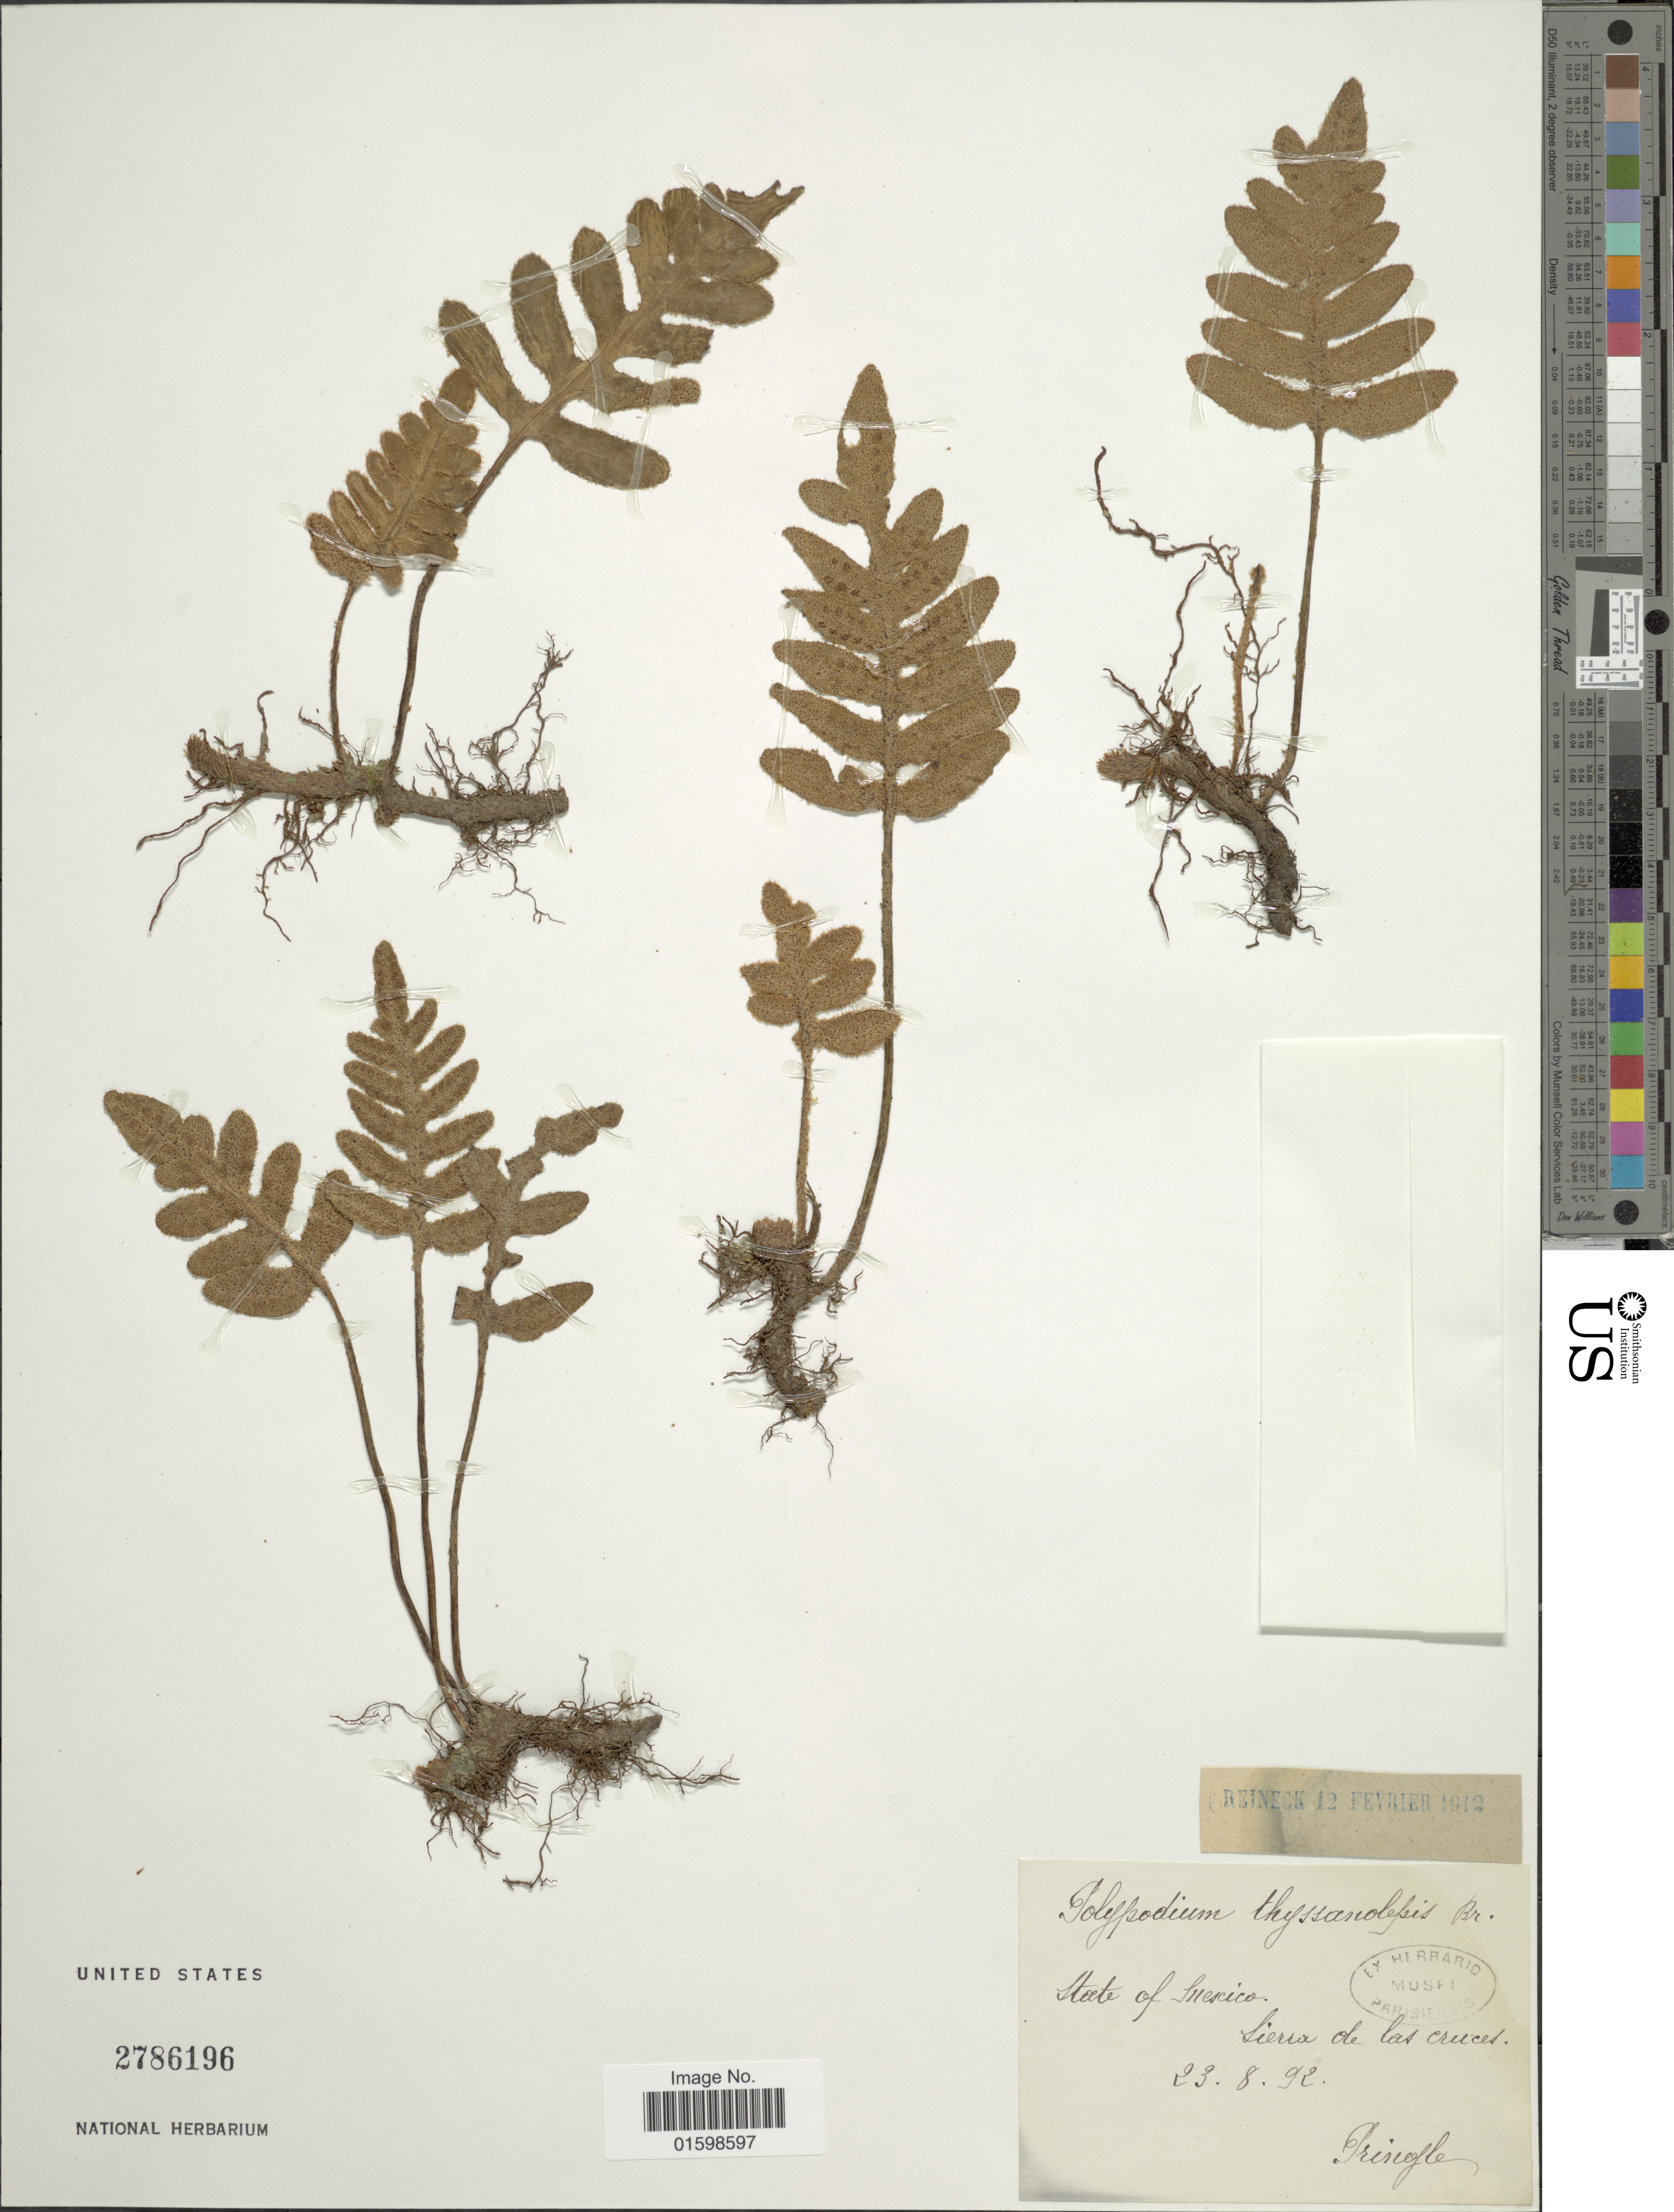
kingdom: Plantae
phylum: Tracheophyta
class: Polypodiopsida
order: Polypodiales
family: Polypodiaceae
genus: Pleopeltis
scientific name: Pleopeltis thyssanolepis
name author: (A. Braun ex Klotzsch) E.G. Andrews & Windham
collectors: -- Pringle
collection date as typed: Transcribed d/m/y: 23/8/92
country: Mexico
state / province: México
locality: State of Mexico, Sierrade las cruces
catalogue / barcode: US 2786196